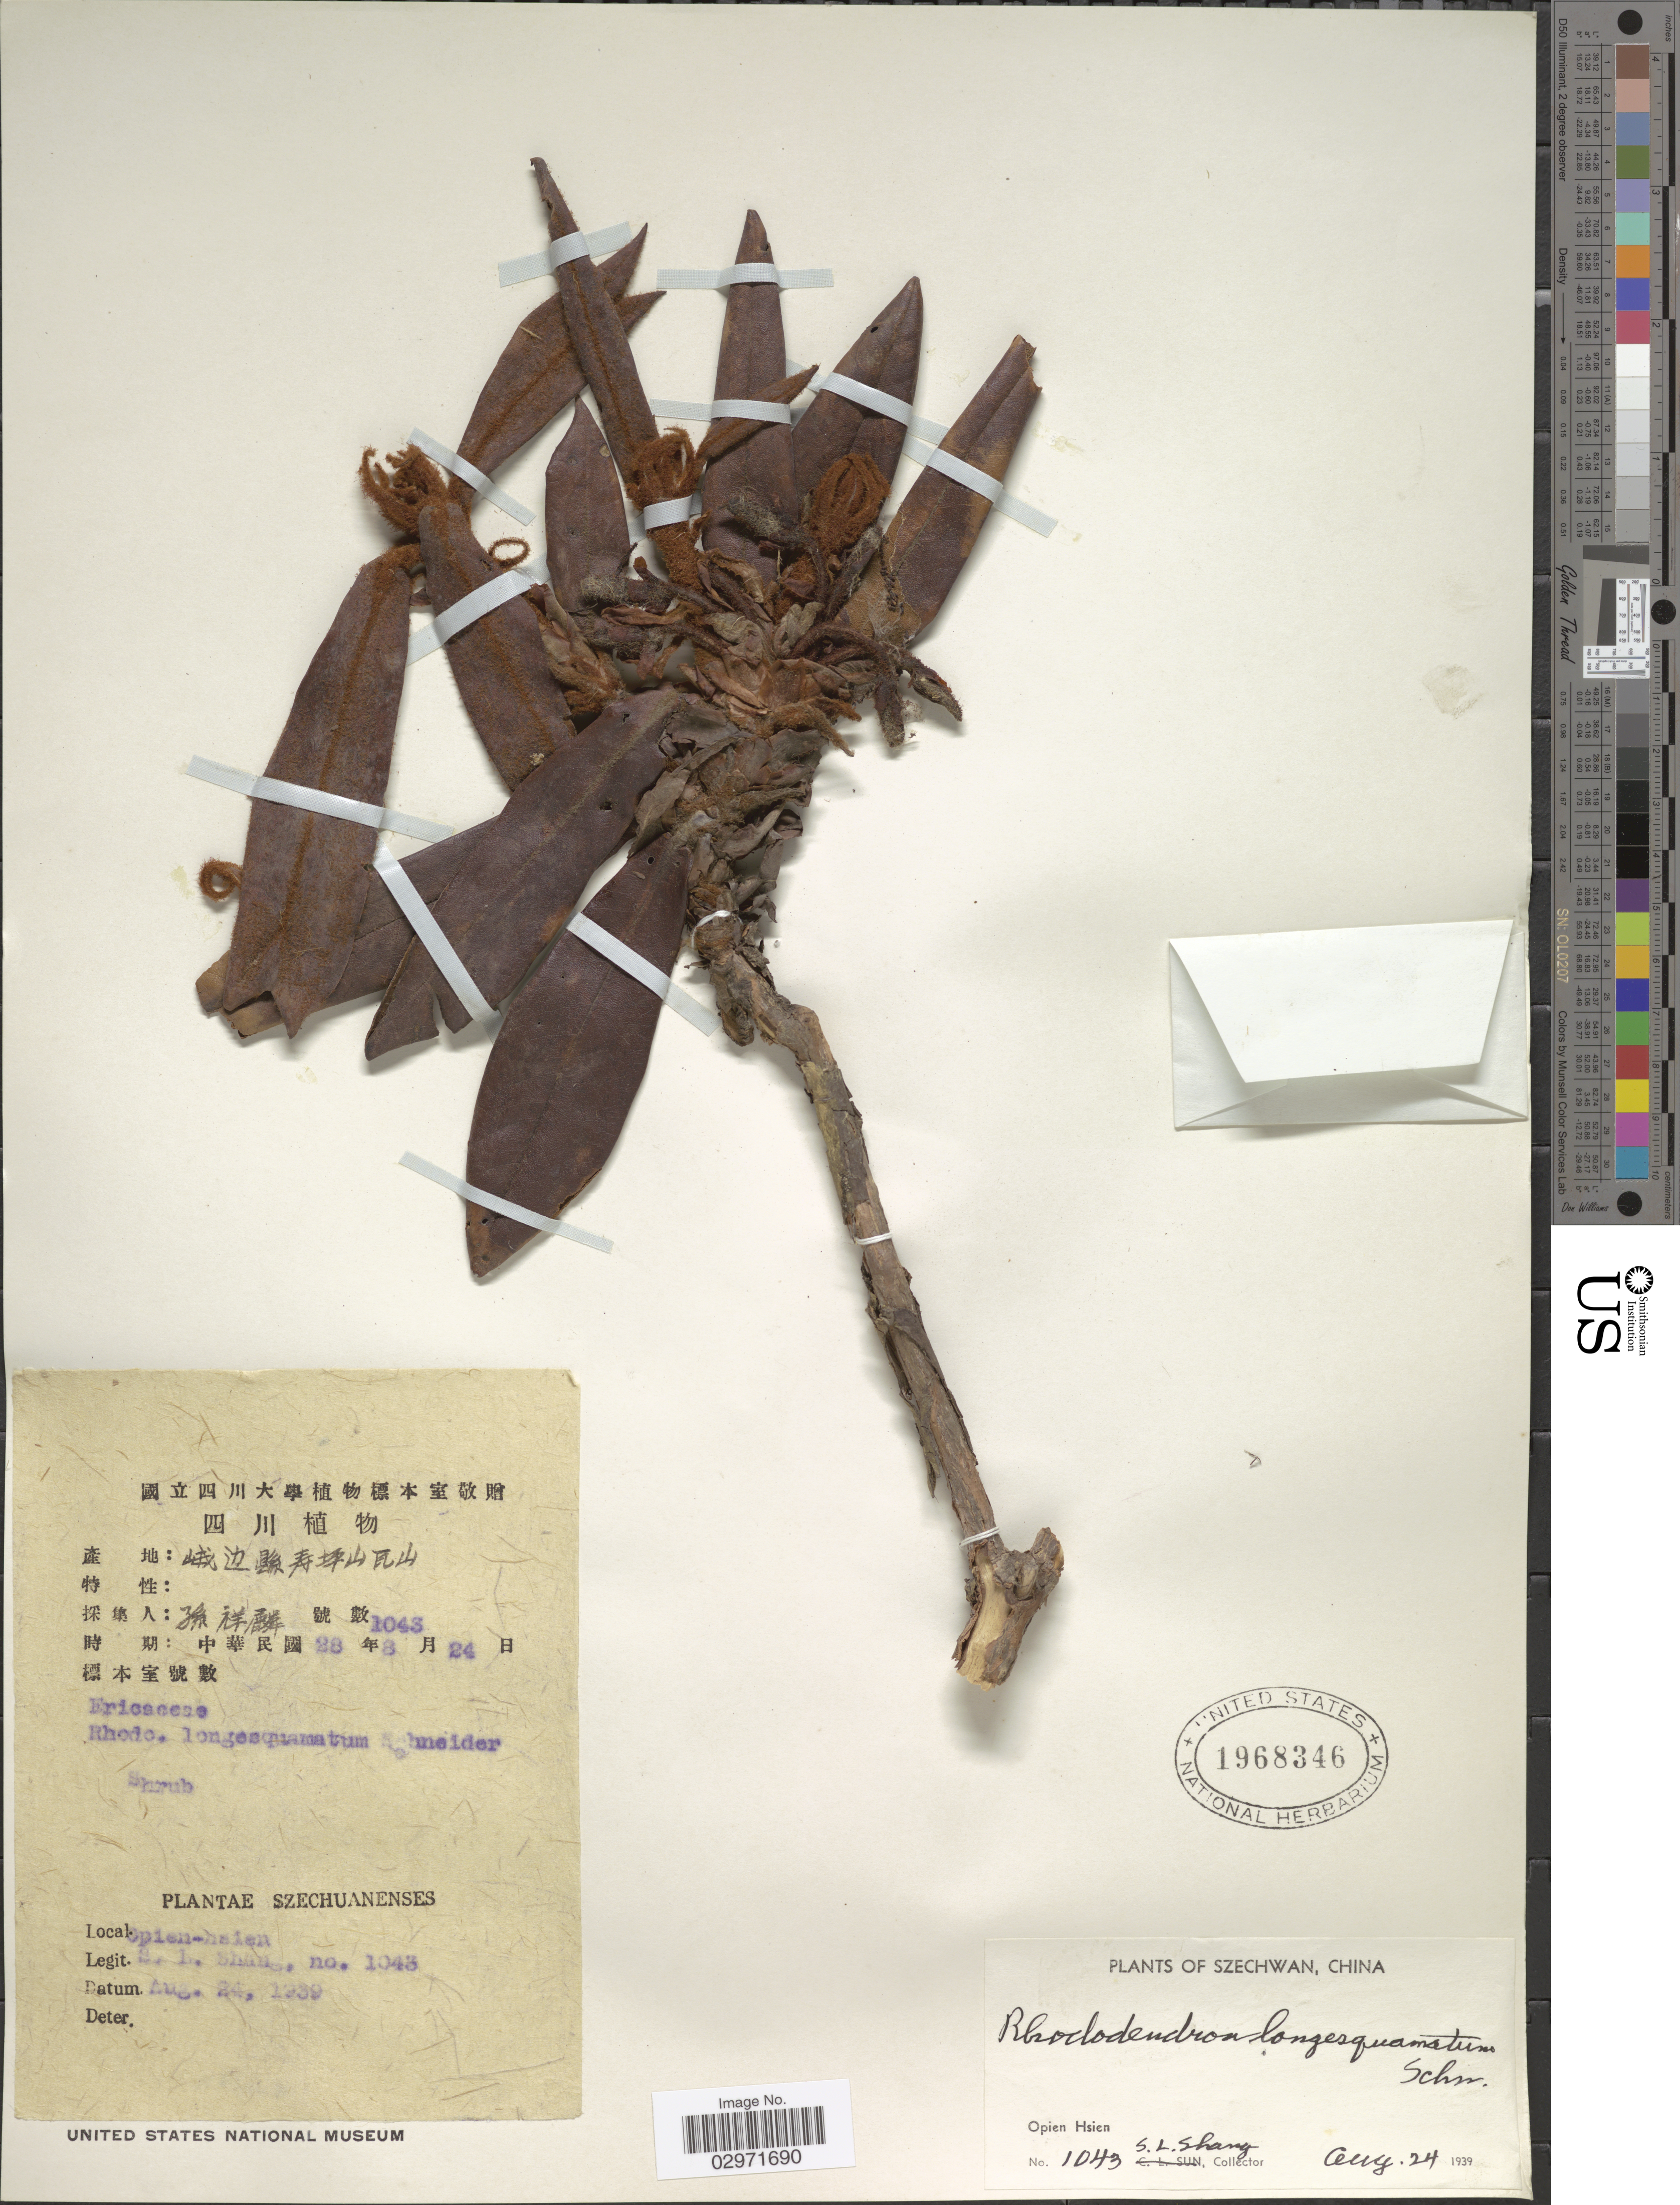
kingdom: Plantae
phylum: Tracheophyta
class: Magnoliopsida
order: Ericales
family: Ericaceae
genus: Rhododendron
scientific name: Rhododendron longesquamatum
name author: C.K. Schneid.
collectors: S. Shang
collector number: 1043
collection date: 1939-08-24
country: China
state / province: Sichuan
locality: Szechwan. Opien Hsien.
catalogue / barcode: US 1968346